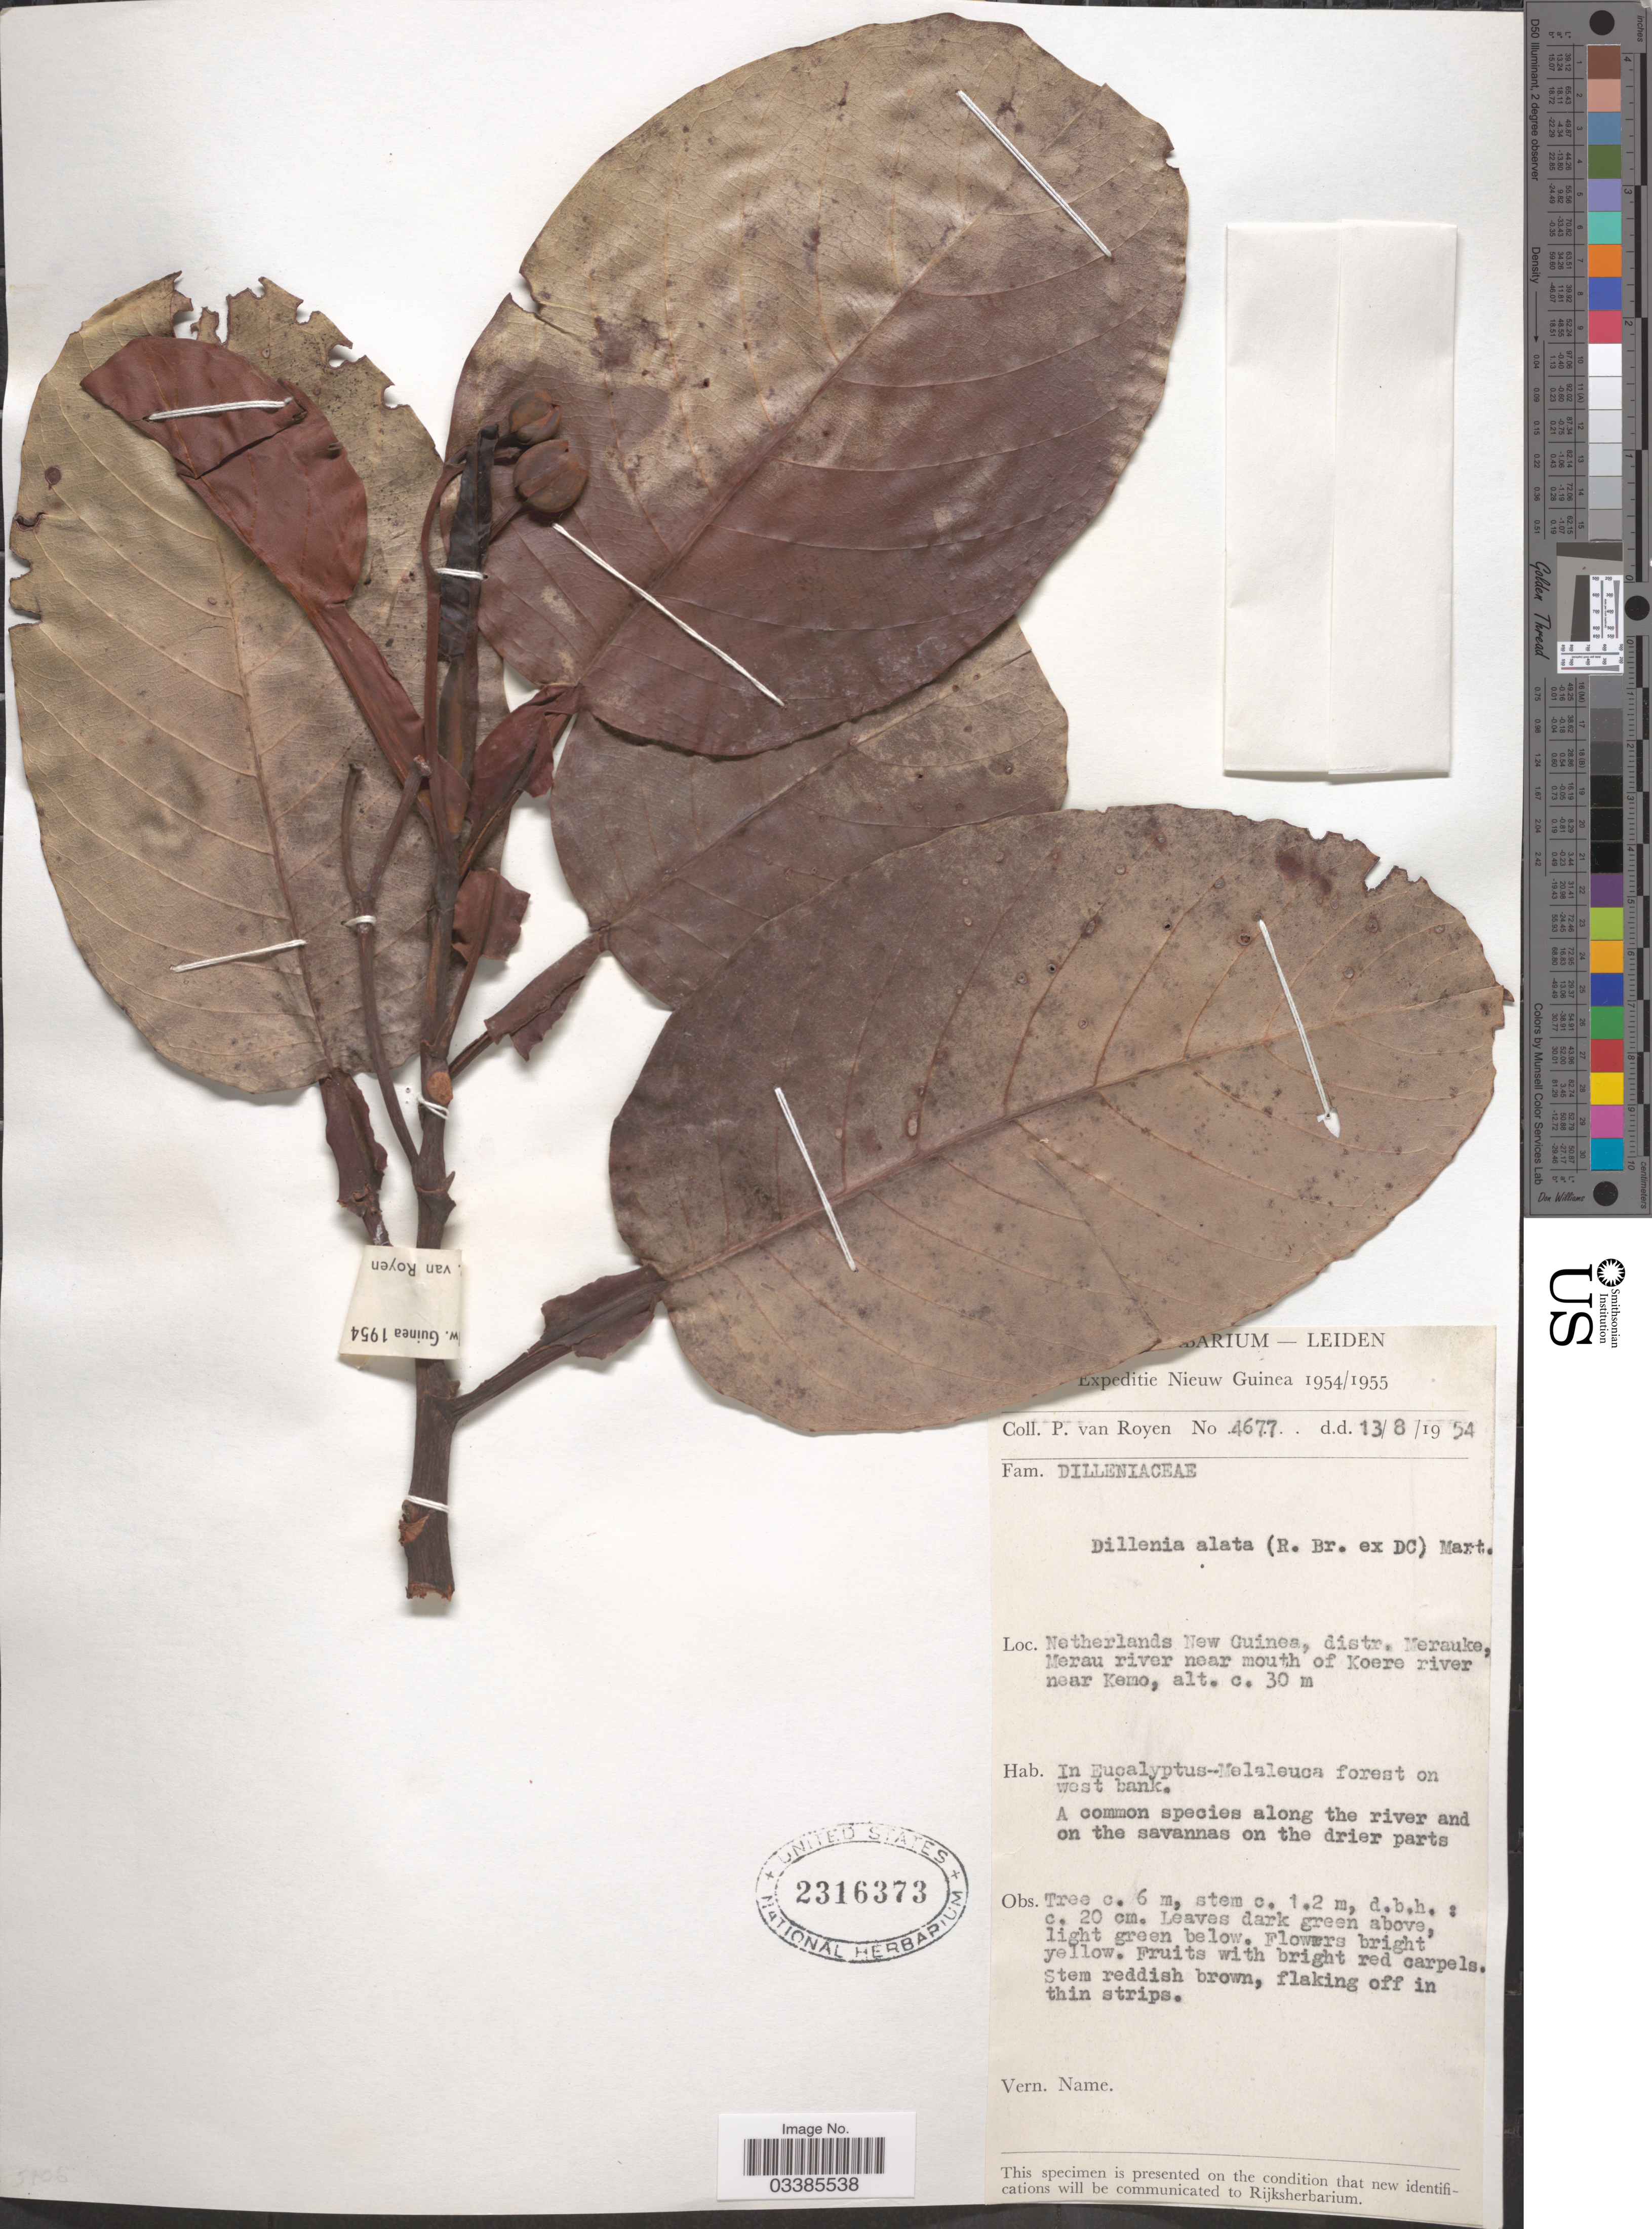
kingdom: Plantae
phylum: Tracheophyta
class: Magnoliopsida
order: Dilleniales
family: Dilleniaceae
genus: Dillenia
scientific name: Dillenia alata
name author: A. DC.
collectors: P. van Royen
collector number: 4677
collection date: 1954-08-13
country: Indonesia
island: New Guinea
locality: New Guinea. Netherlands New Guinea, distr. Merauke, Merau river near mouth of Koere river near Kemo.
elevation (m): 30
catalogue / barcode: US 2316373